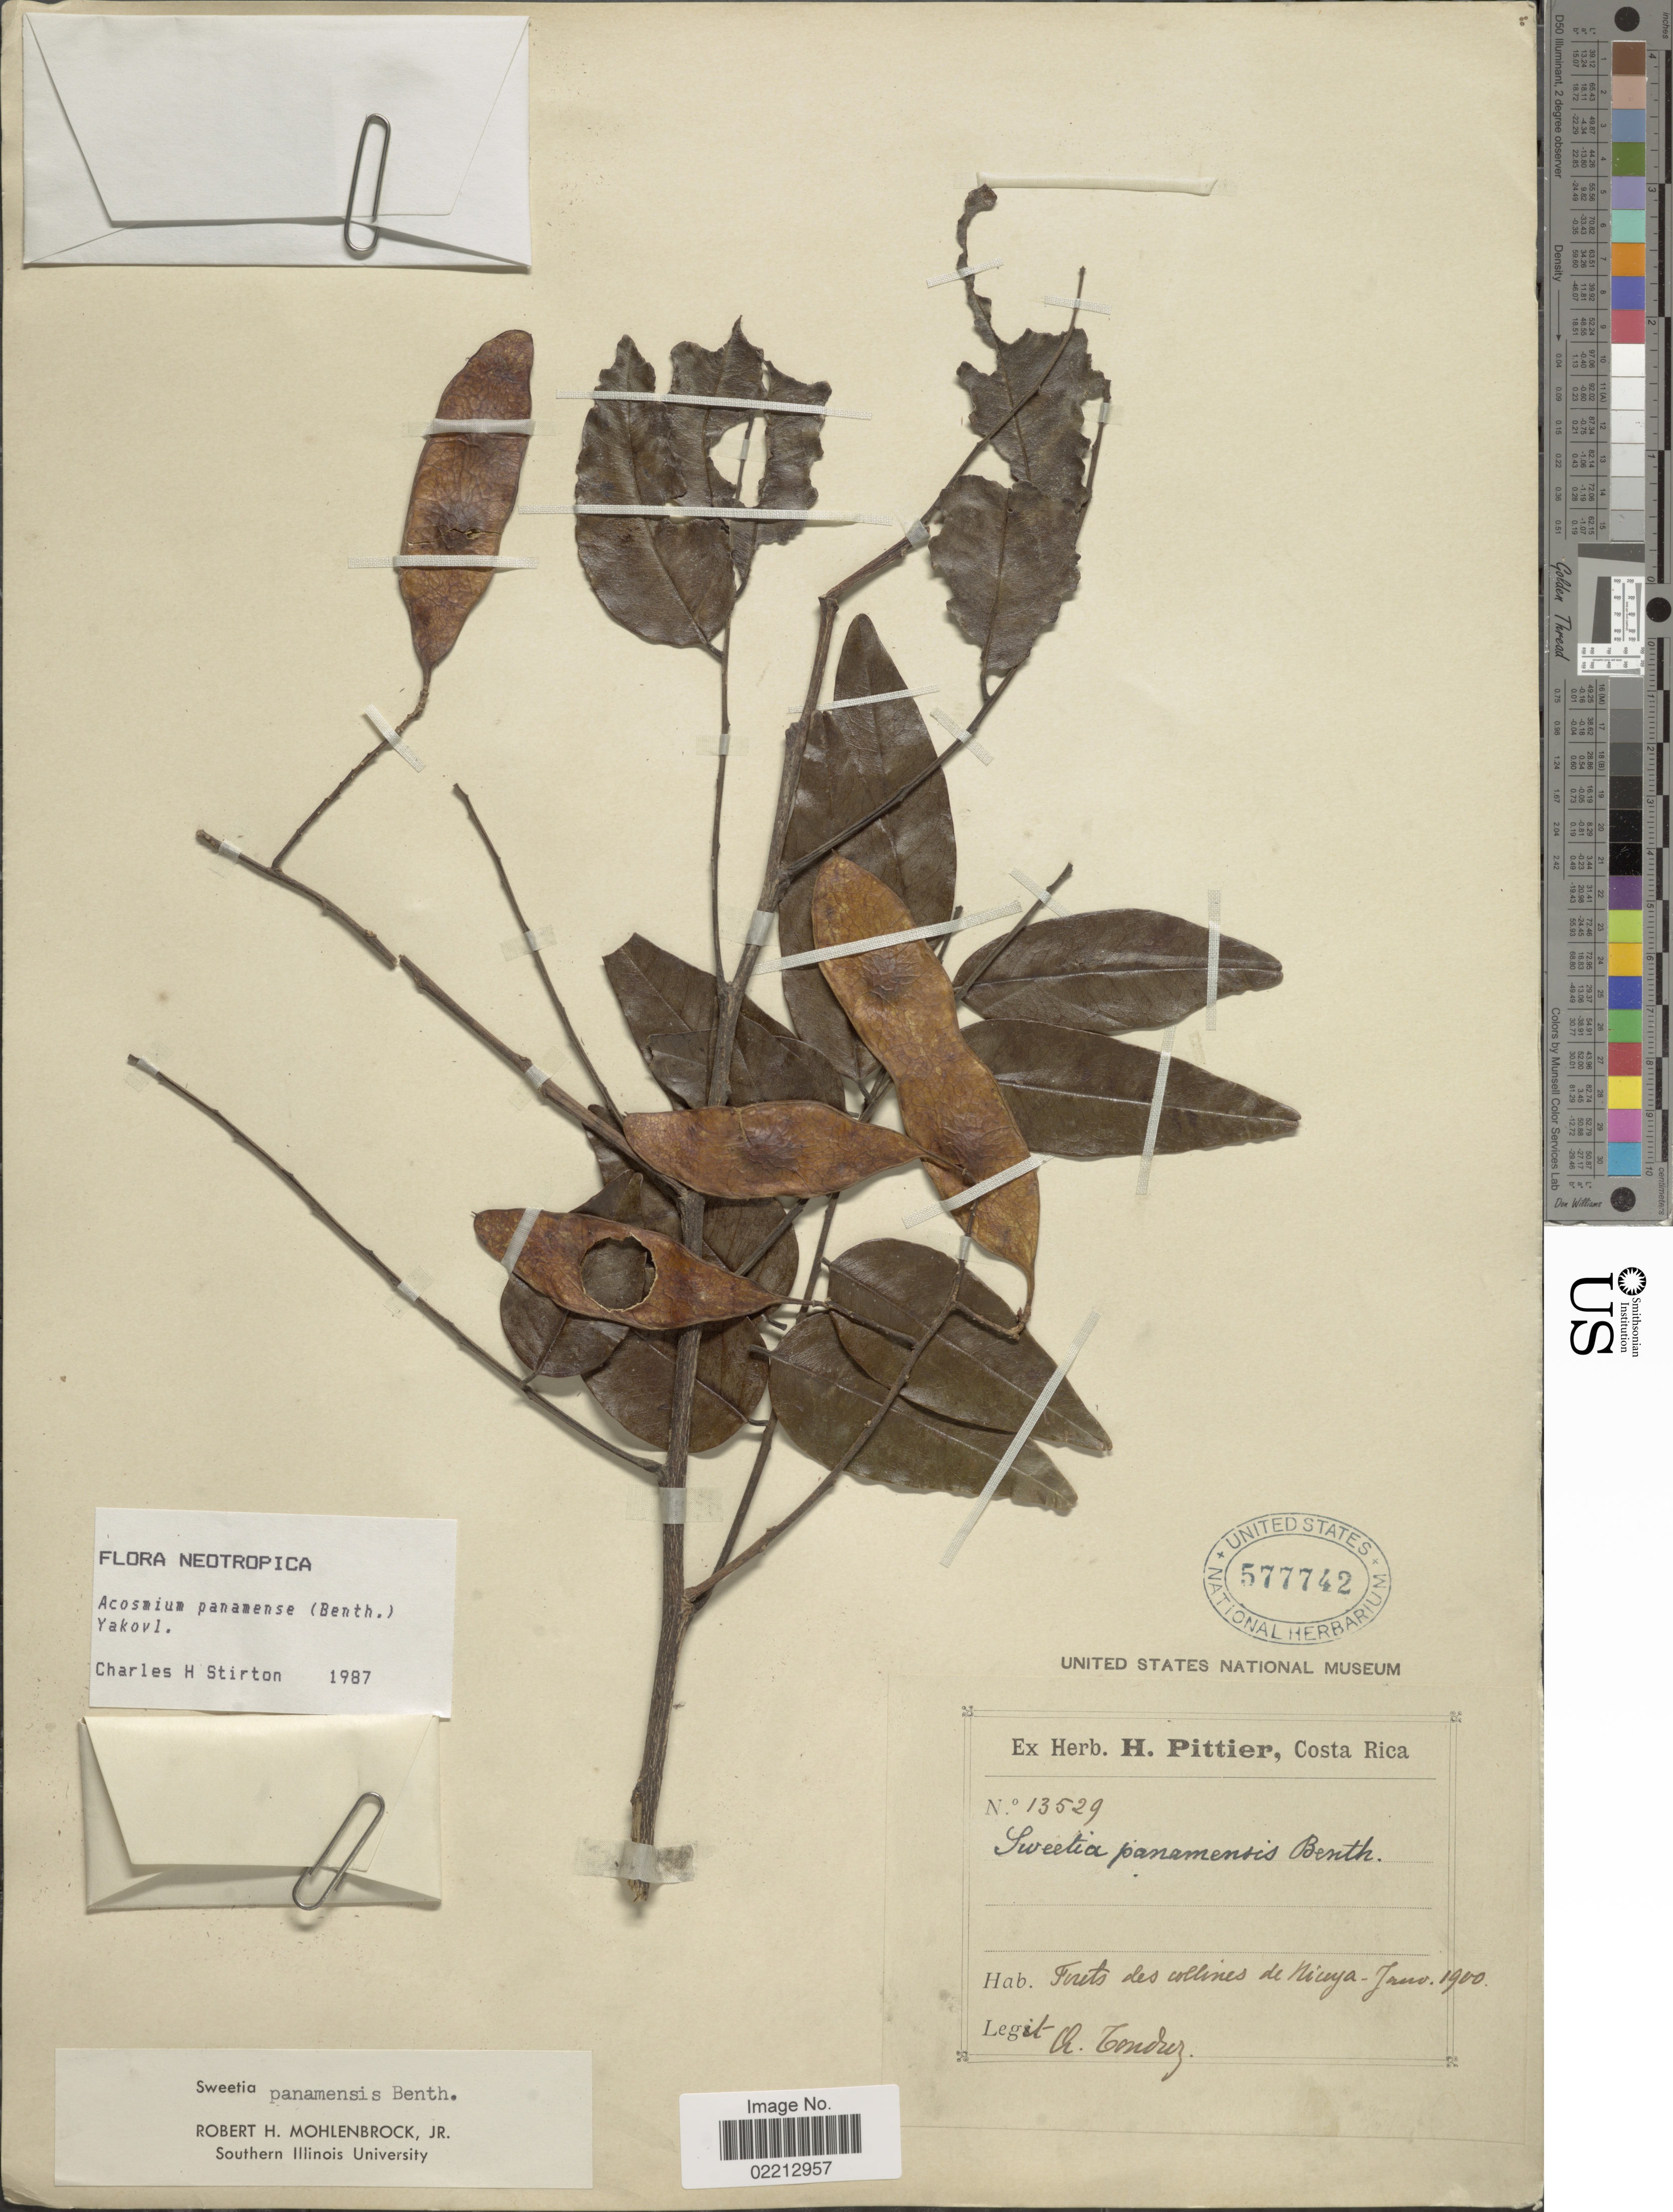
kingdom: Plantae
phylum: Tracheophyta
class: Magnoliopsida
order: Fabales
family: Fabaceae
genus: Acosmium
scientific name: Acosmium panamense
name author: (Benth.) Yakovlev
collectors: A. Tonduz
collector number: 13529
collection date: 1900-01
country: Costa Rica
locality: Forets des collines de Nicoya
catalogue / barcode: US 577742